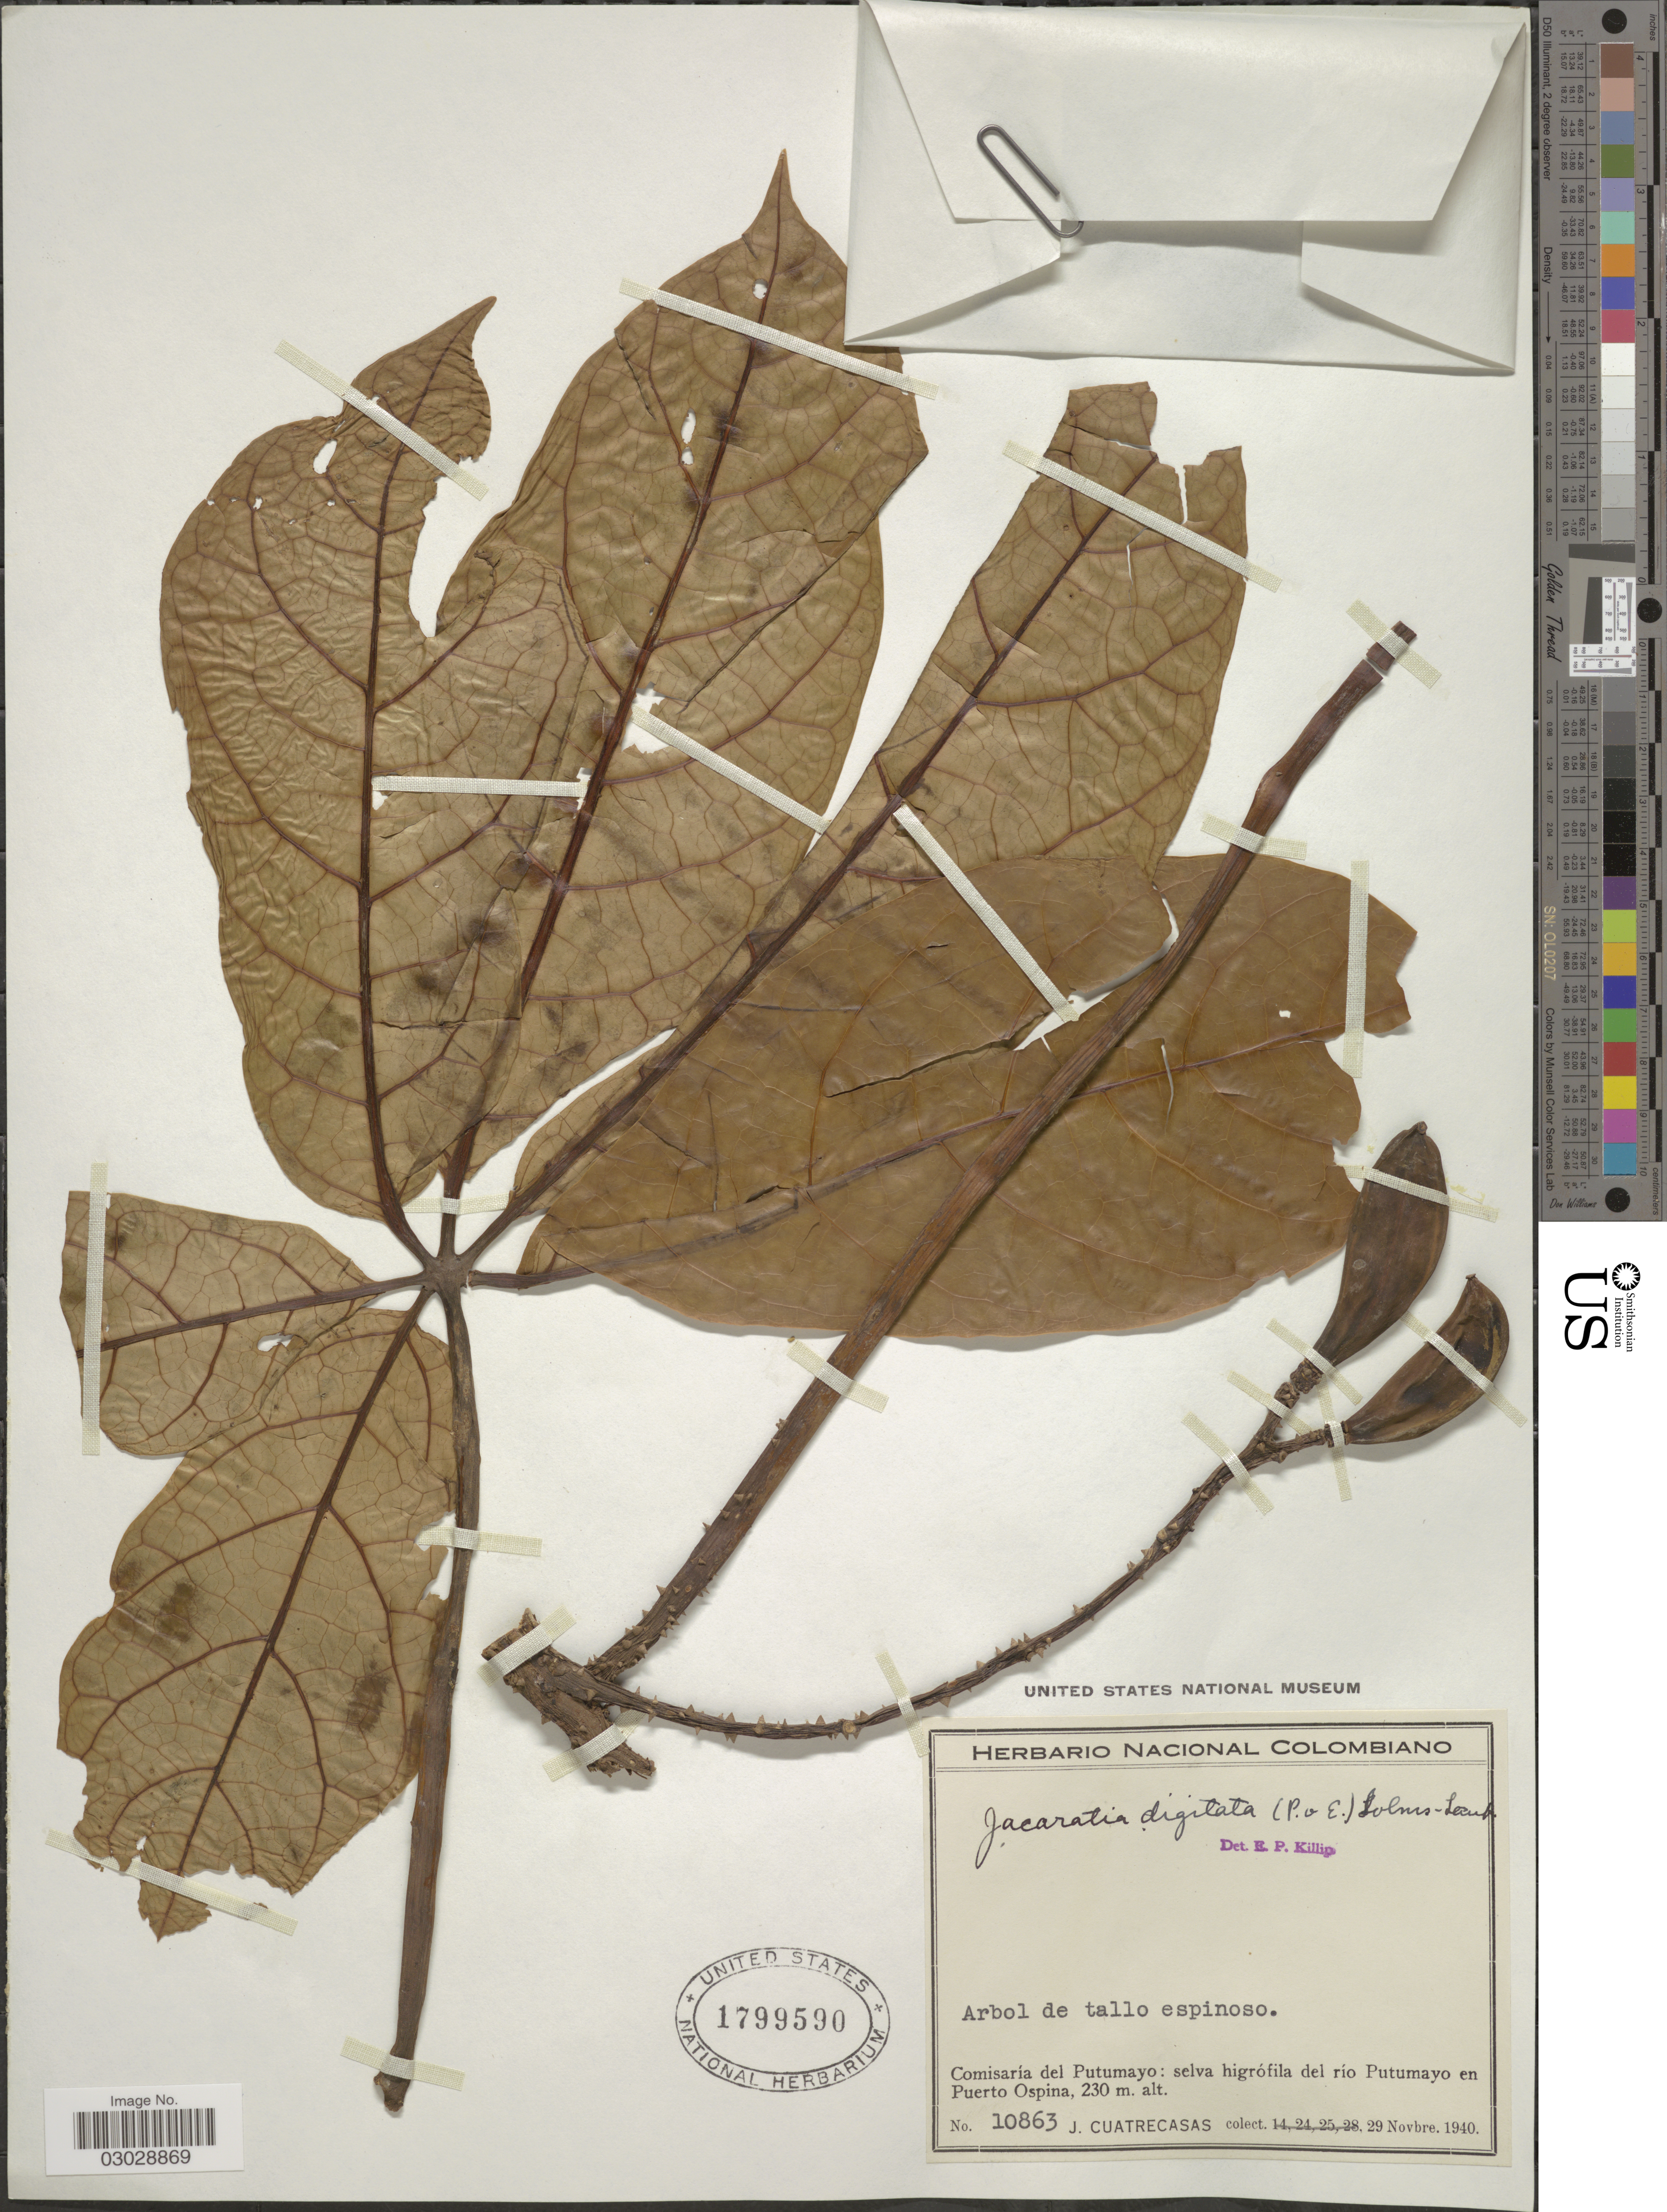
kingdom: Plantae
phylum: Tracheophyta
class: Magnoliopsida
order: Brassicales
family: Caricaceae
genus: Jacaratia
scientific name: Jacaratia digitata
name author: (Poepp. & Endl.) Solms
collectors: J. Cuatrecasas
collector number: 10863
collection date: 1940-11-29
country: Colombia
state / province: Putumayo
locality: Comisaría del Putumayo: selva higrófila del río Putumayo en Puerto Ospina.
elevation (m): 230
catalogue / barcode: US 1799590